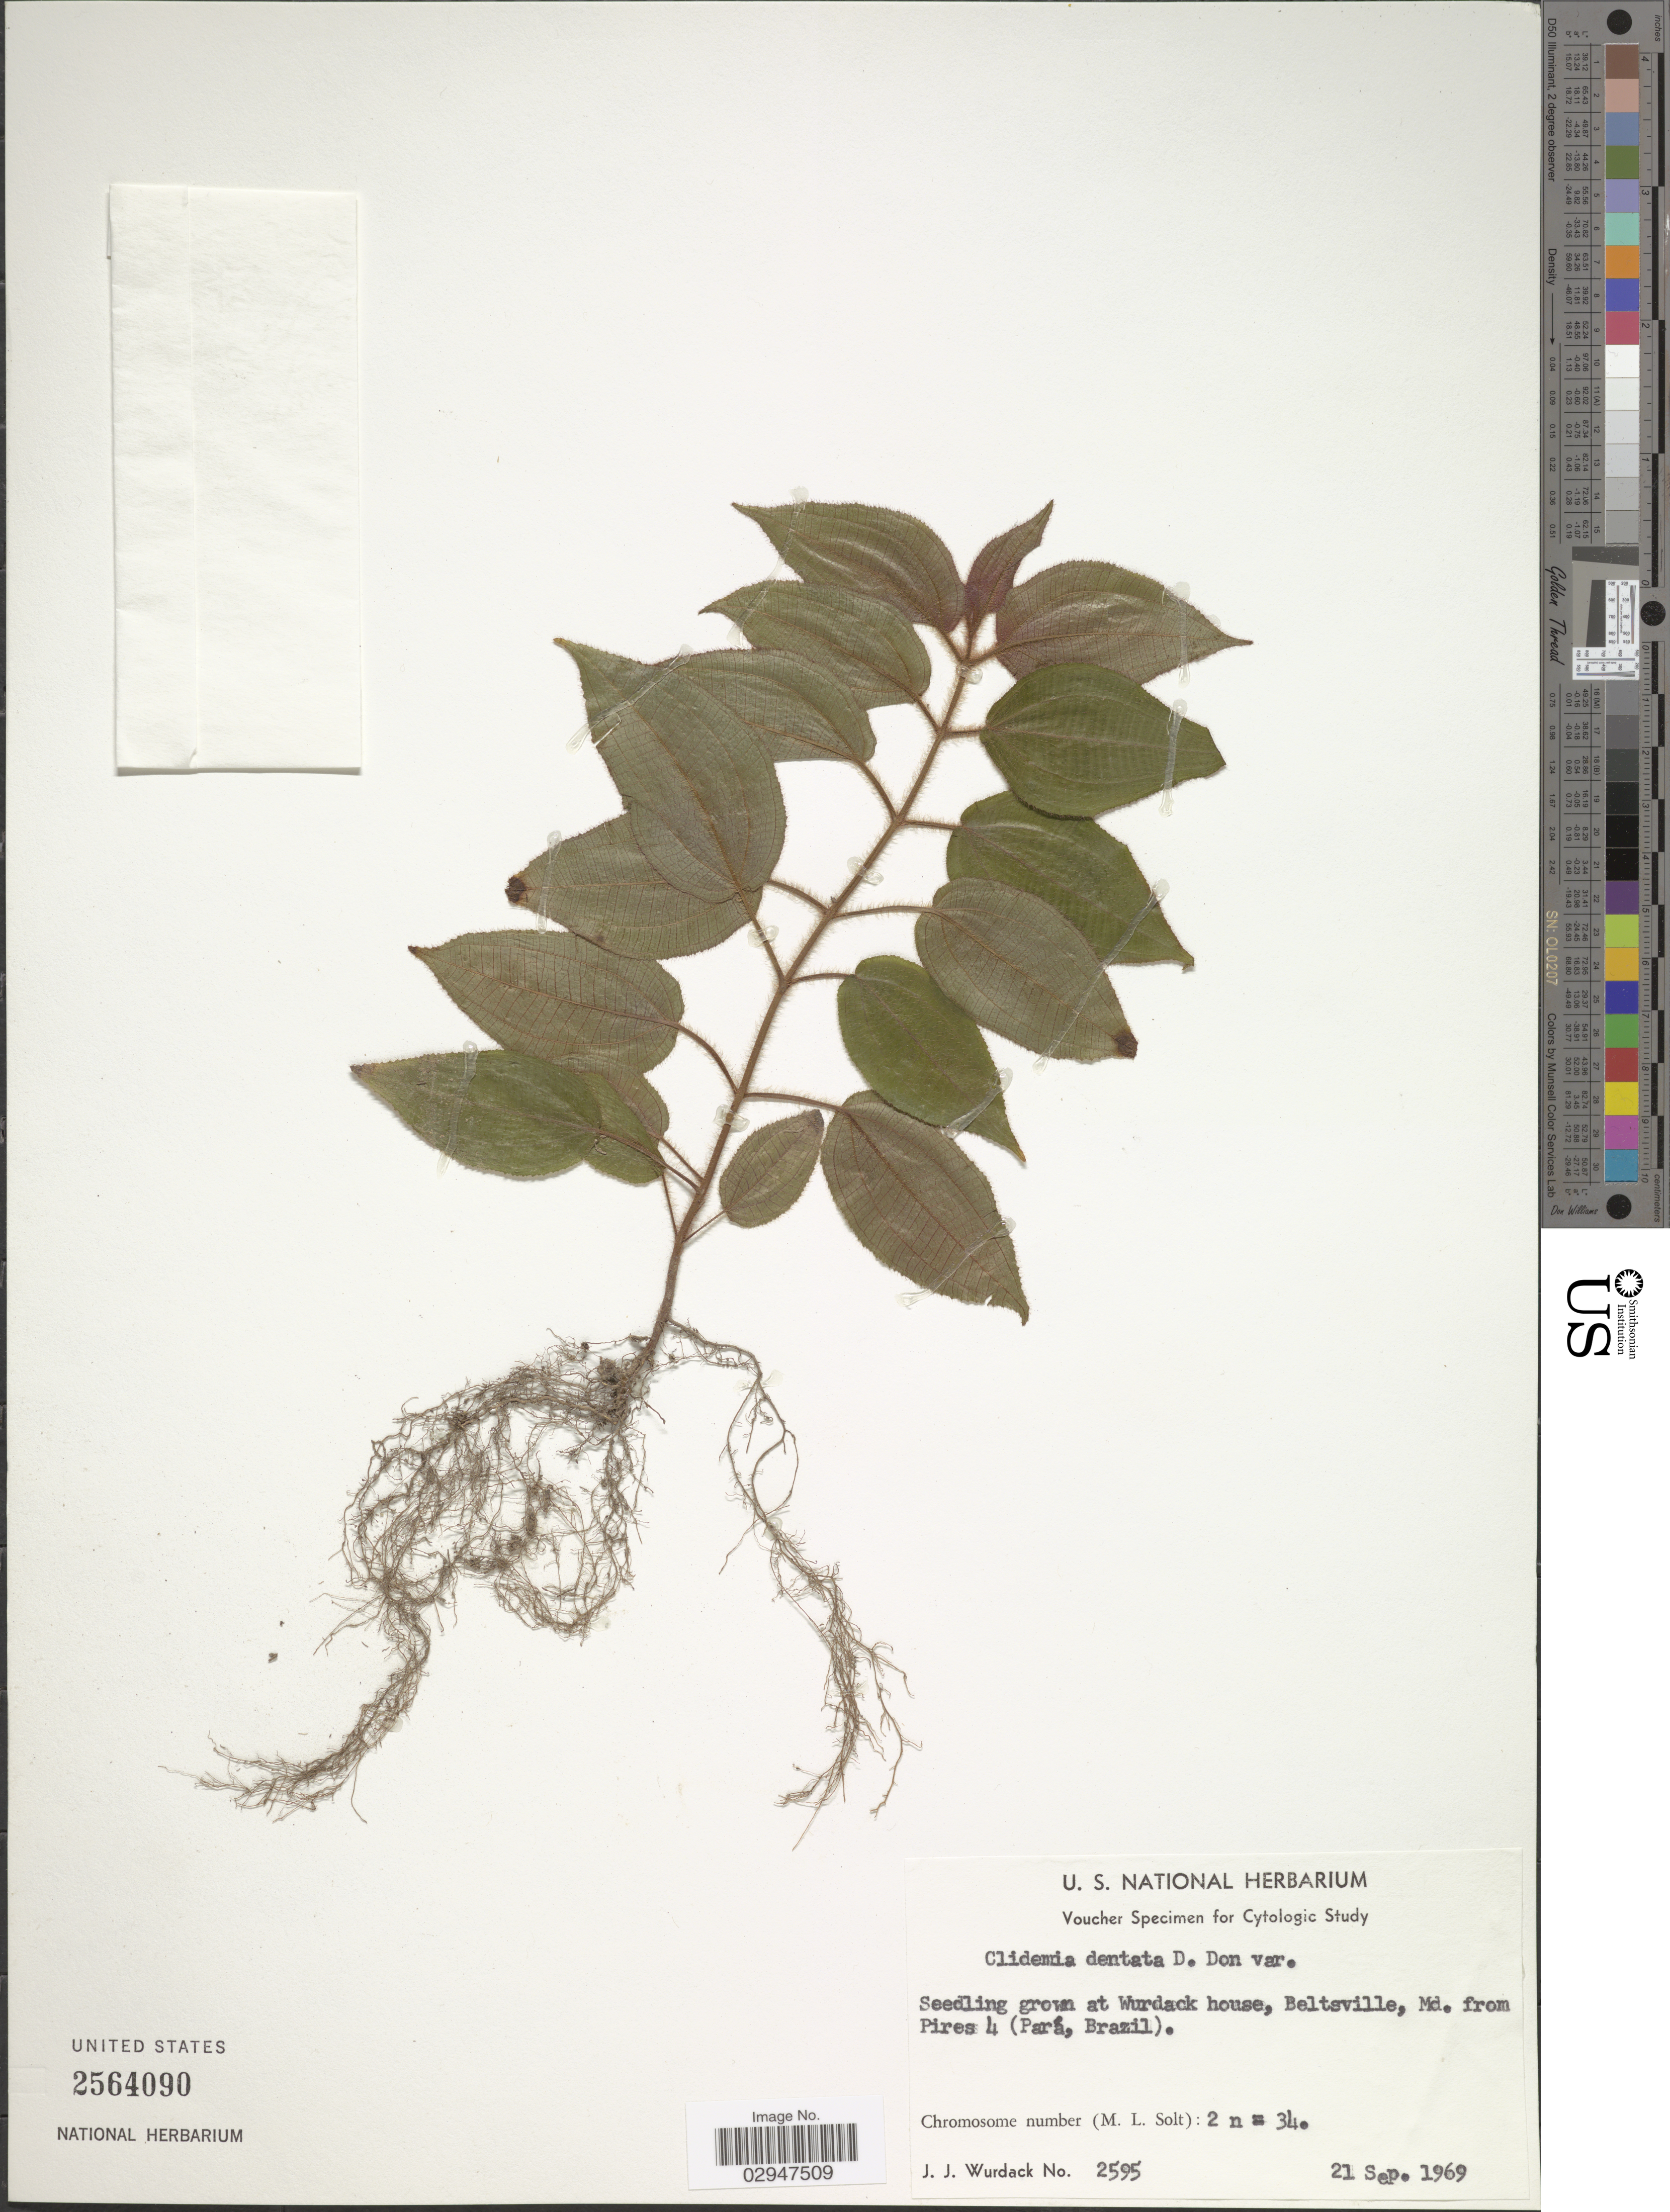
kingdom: Plantae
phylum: Tracheophyta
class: Magnoliopsida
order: Myrtales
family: Melastomataceae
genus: Clidemia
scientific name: Clidemia dentata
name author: D. Don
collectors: J. J. Wurdack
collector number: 2595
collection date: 1969-09-21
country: United States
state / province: Maryland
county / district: Prince George's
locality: Wurdack house, Beltsville, Md.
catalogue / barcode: US 2564090